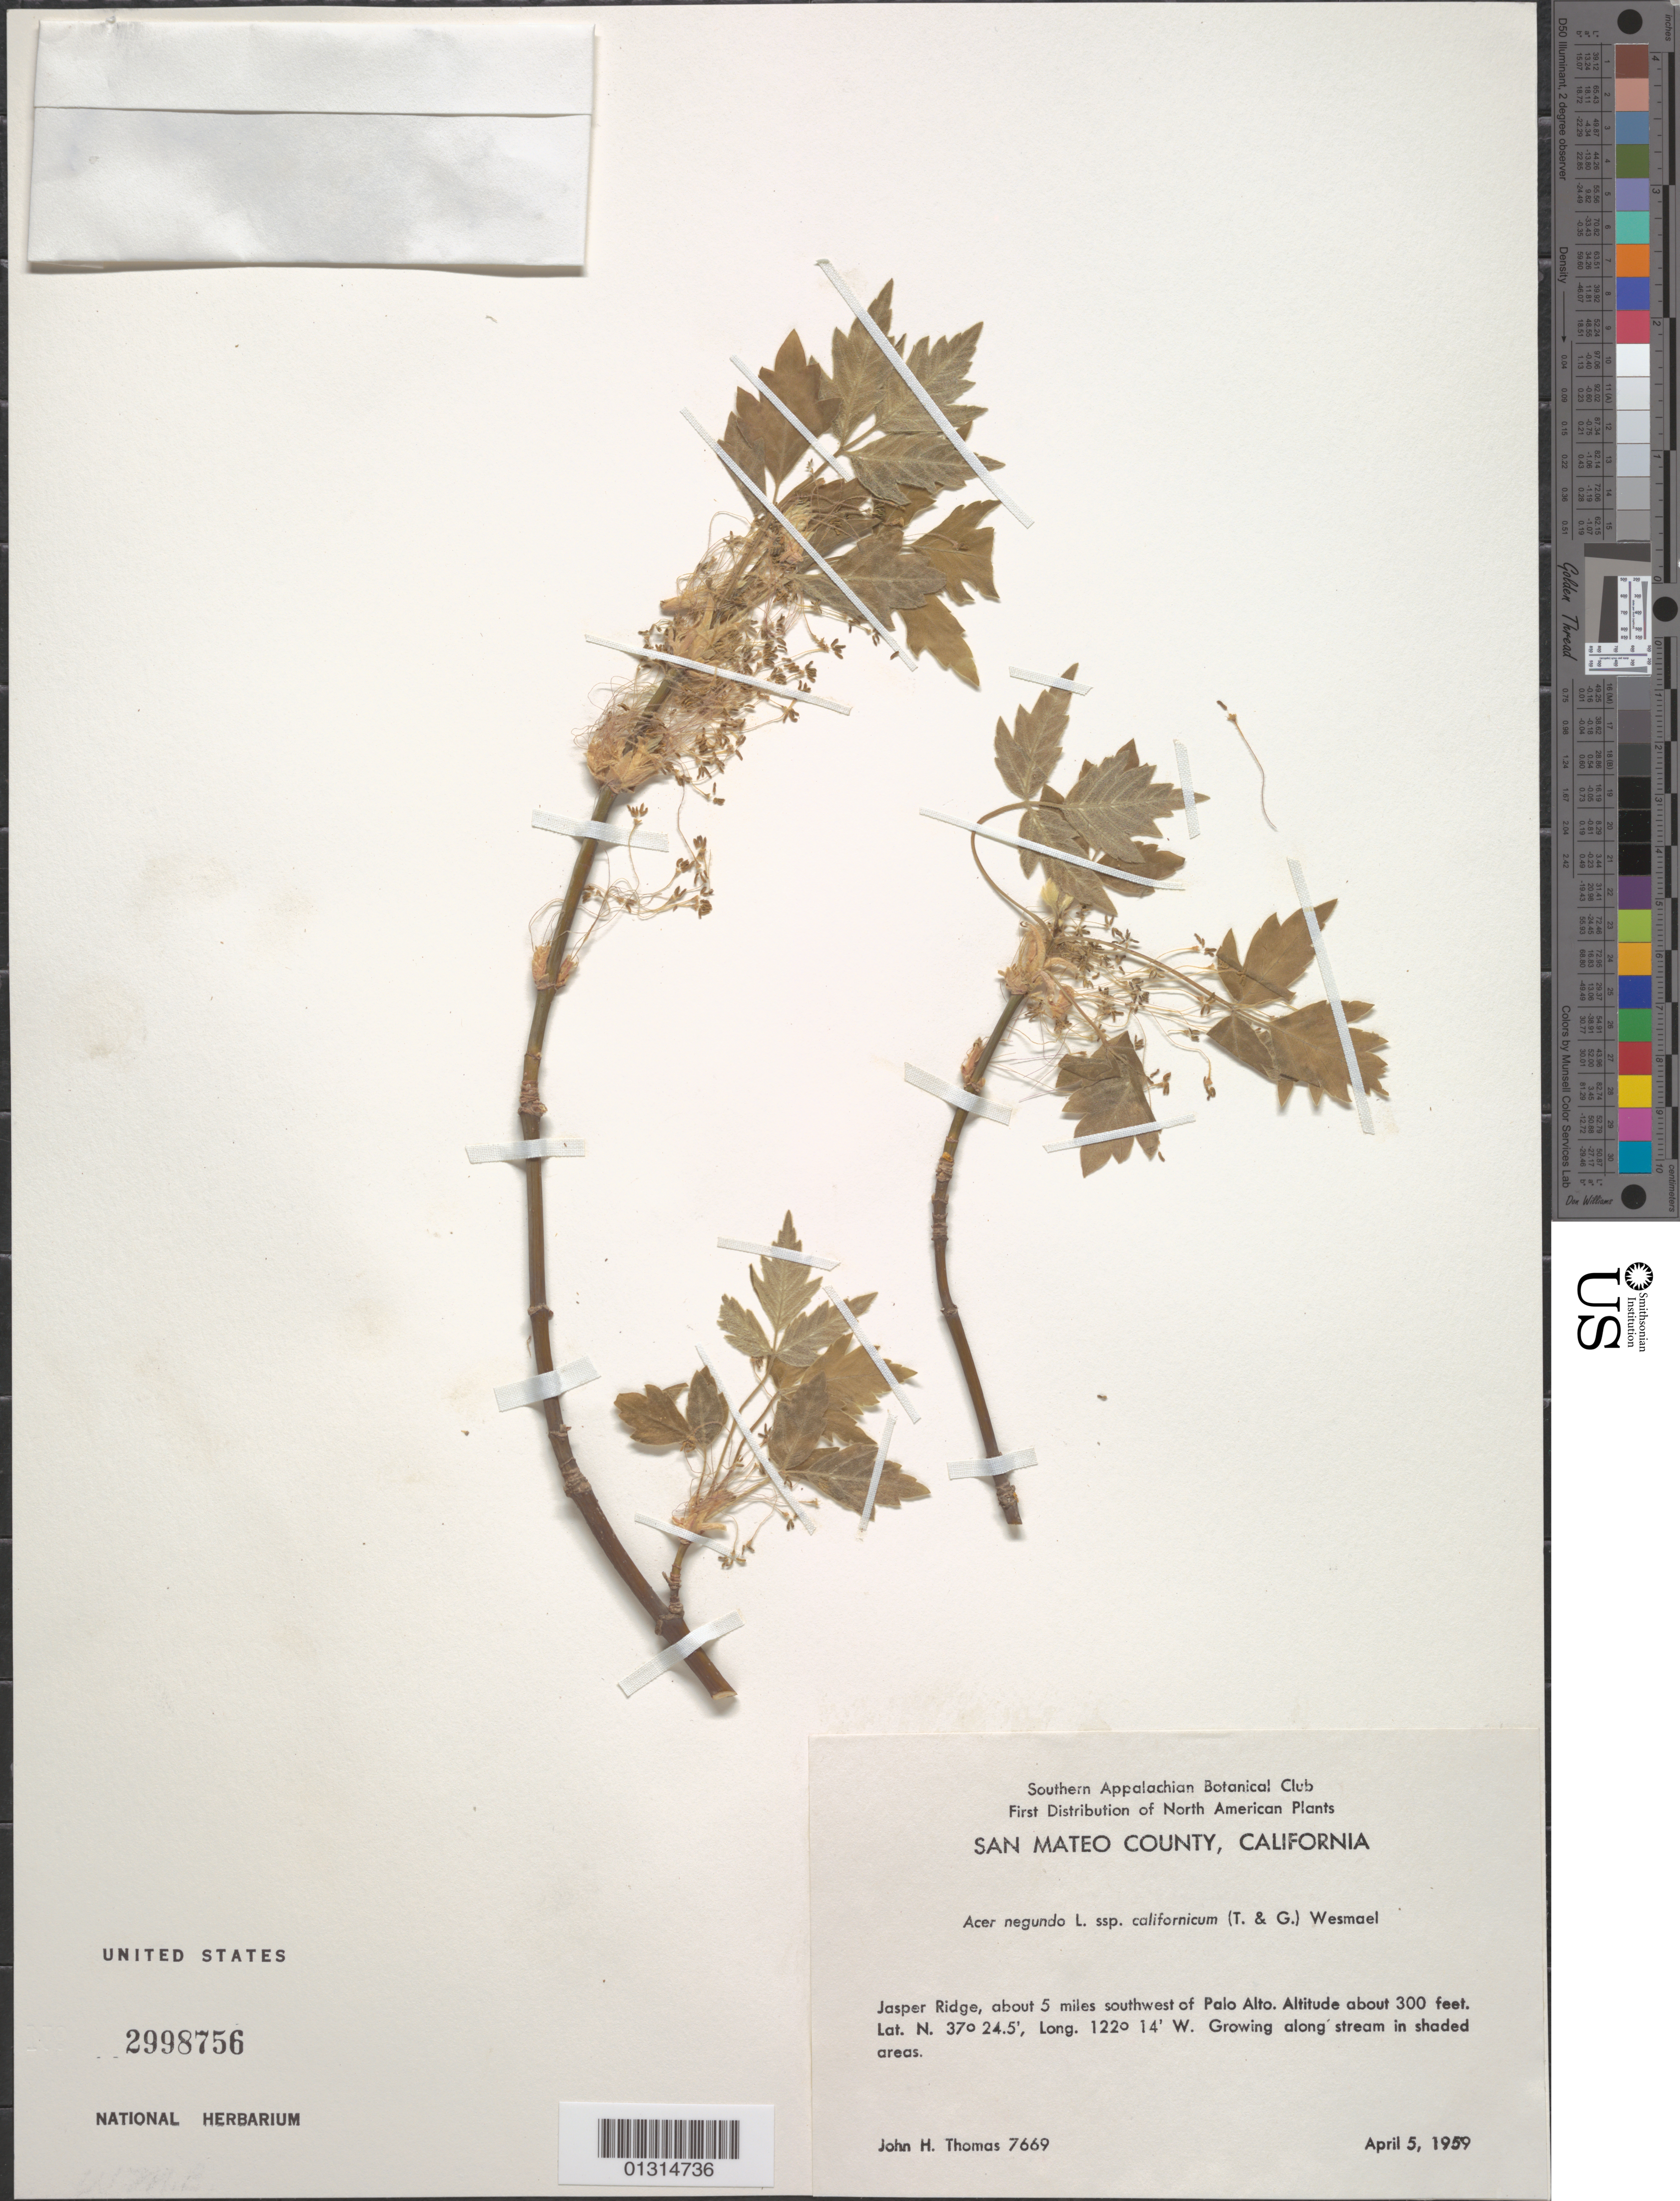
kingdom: Plantae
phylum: Tracheophyta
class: Magnoliopsida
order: Sapindales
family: Sapindaceae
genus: Acer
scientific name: Acer negundo subsp. californicum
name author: (Torr. & A. Gray) Wesm.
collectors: J. H. Thomas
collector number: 7669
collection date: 1959-04-05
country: United States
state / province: California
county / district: San Mateo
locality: San Mateo County, Jasper Ridge, about 5 miles SW ofPalo Alto.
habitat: Growing along stream in shaded areas.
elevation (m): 91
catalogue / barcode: US 2998756